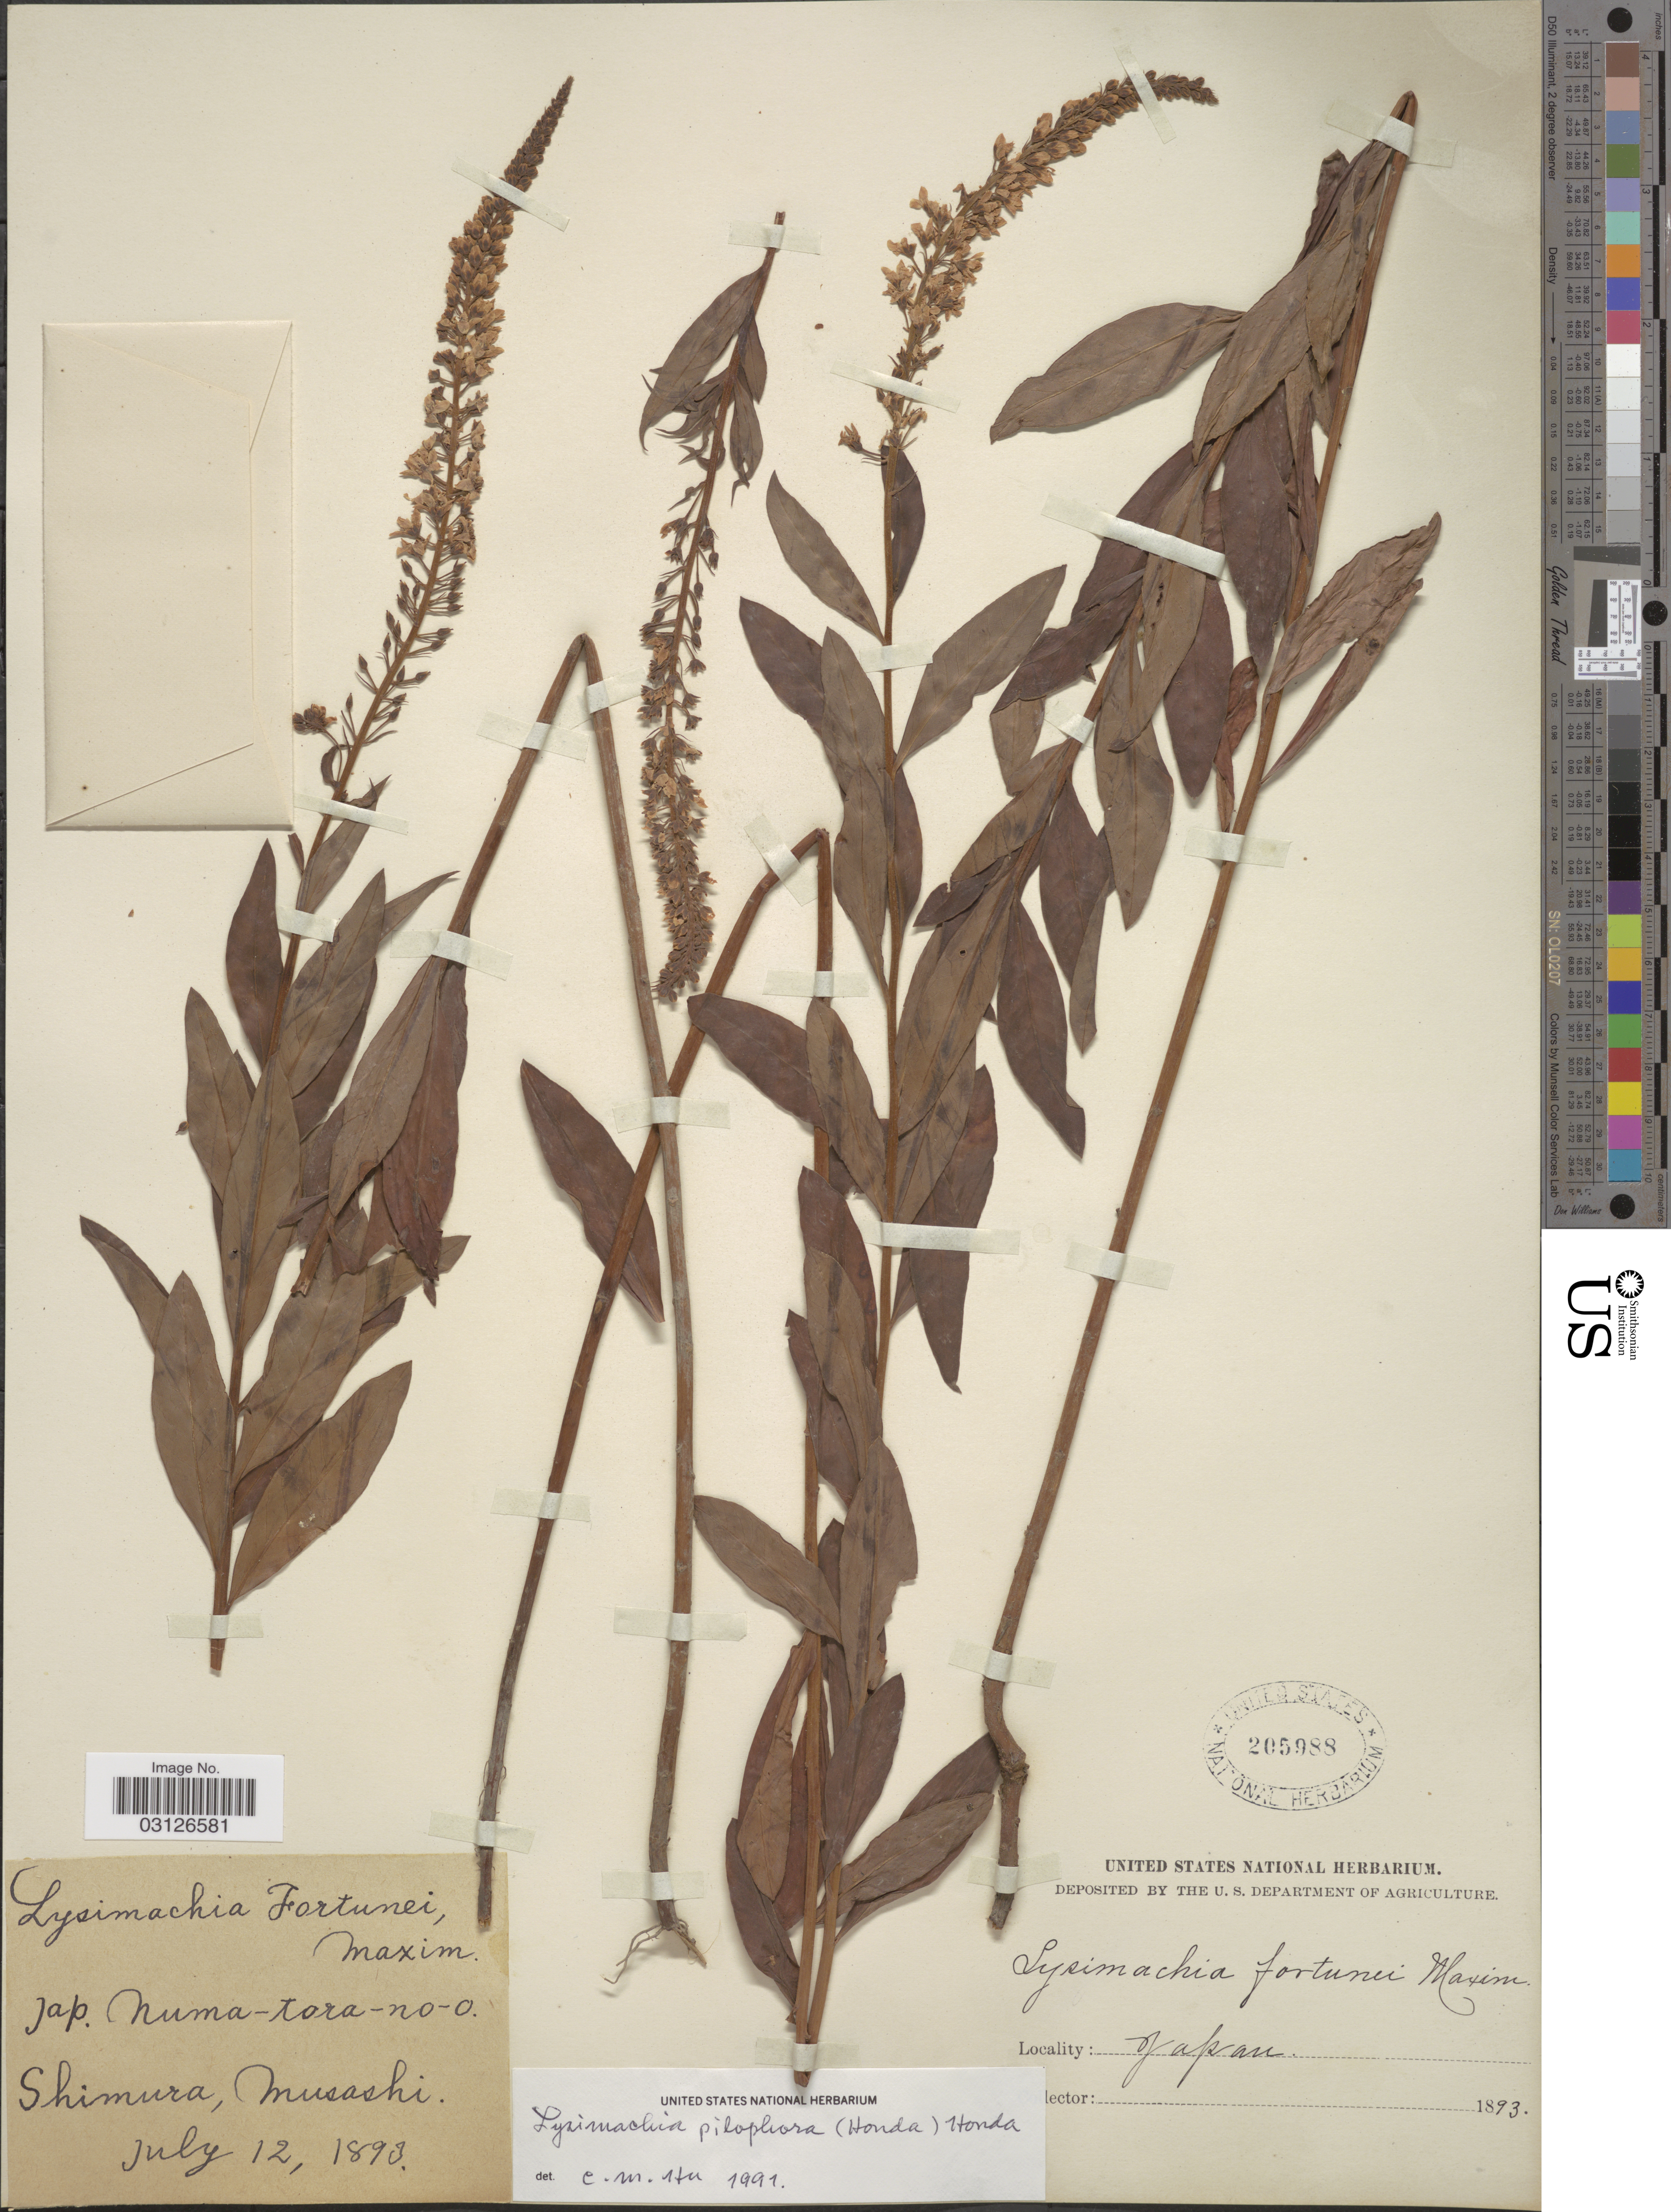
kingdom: Plantae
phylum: Tracheophyta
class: Magnoliopsida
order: Ericales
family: Primulaceae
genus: Lysimachia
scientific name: Lysimachia pilophora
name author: (Honda) Honda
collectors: ex herb. United States National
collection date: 1893-07-12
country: Japan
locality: Shimura, Musashi.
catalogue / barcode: US 205988